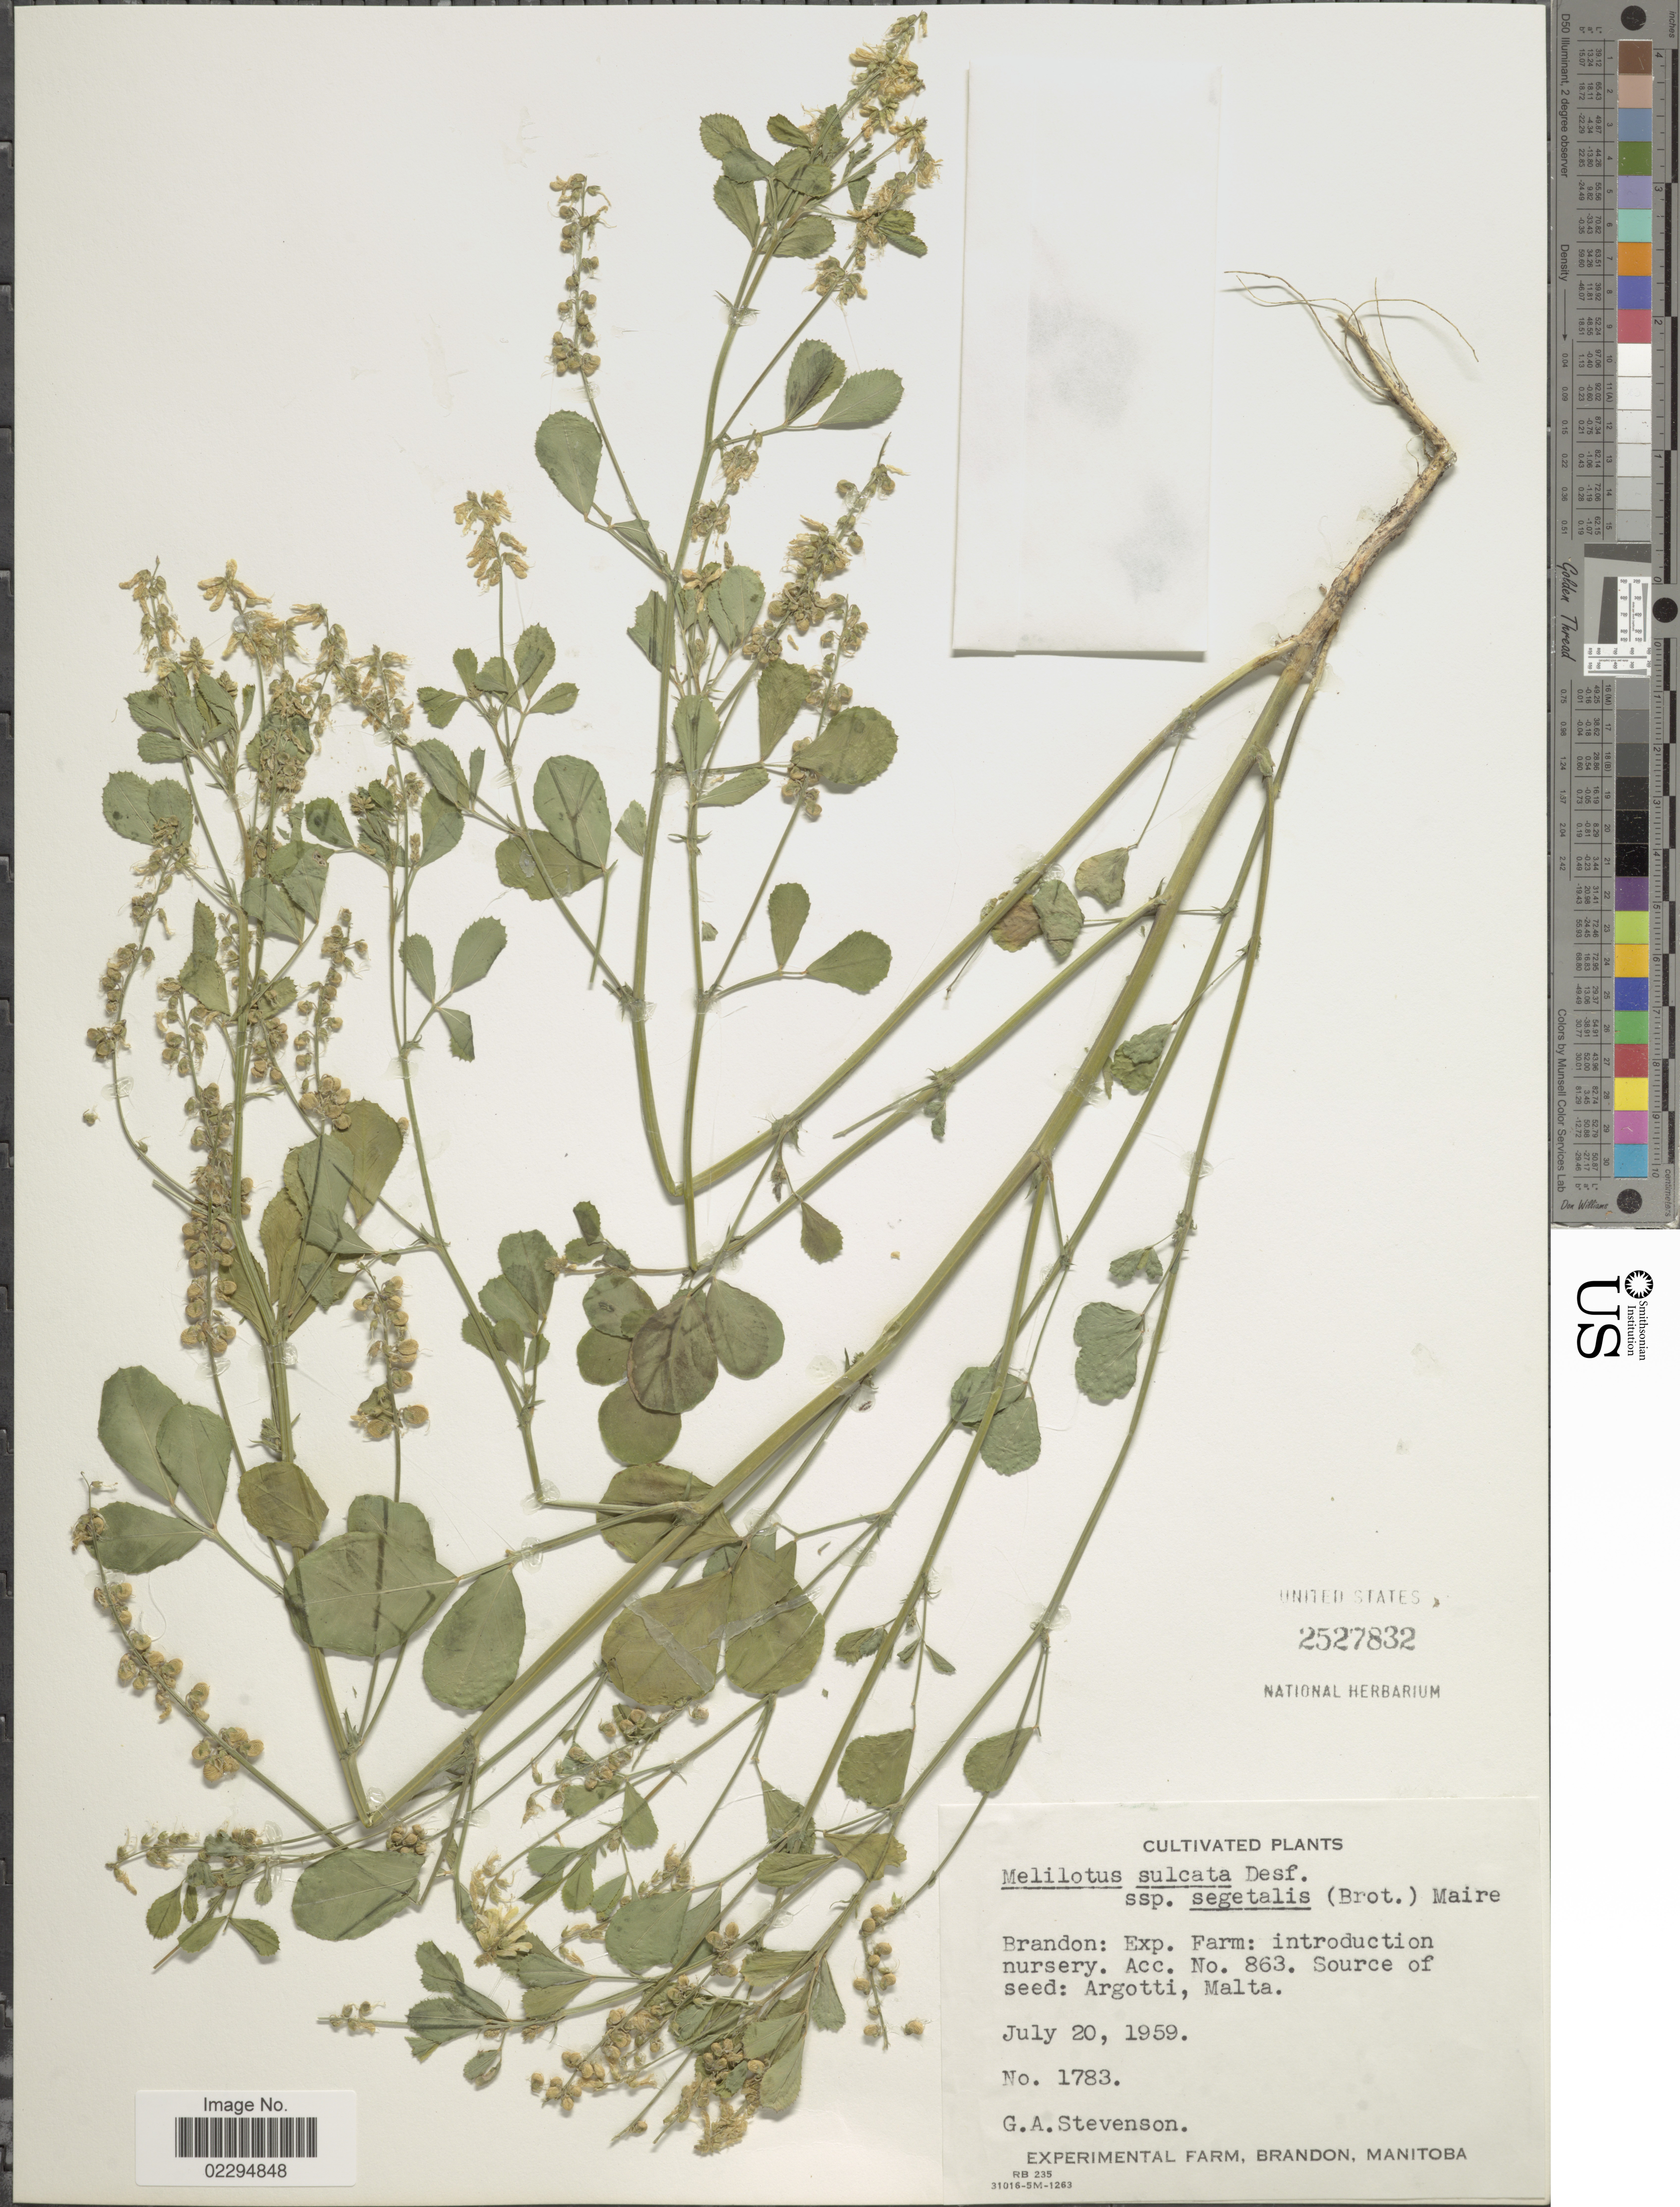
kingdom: Plantae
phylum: Tracheophyta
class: Magnoliopsida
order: Fabales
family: Fabaceae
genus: Melilotus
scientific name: Melilotus segetalis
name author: Ser.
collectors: G. Stevenson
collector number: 1783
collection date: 1959-07-20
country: Canada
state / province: Manitoba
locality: Brandon: Exp. Farm: introduction nursery.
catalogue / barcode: US 2527832